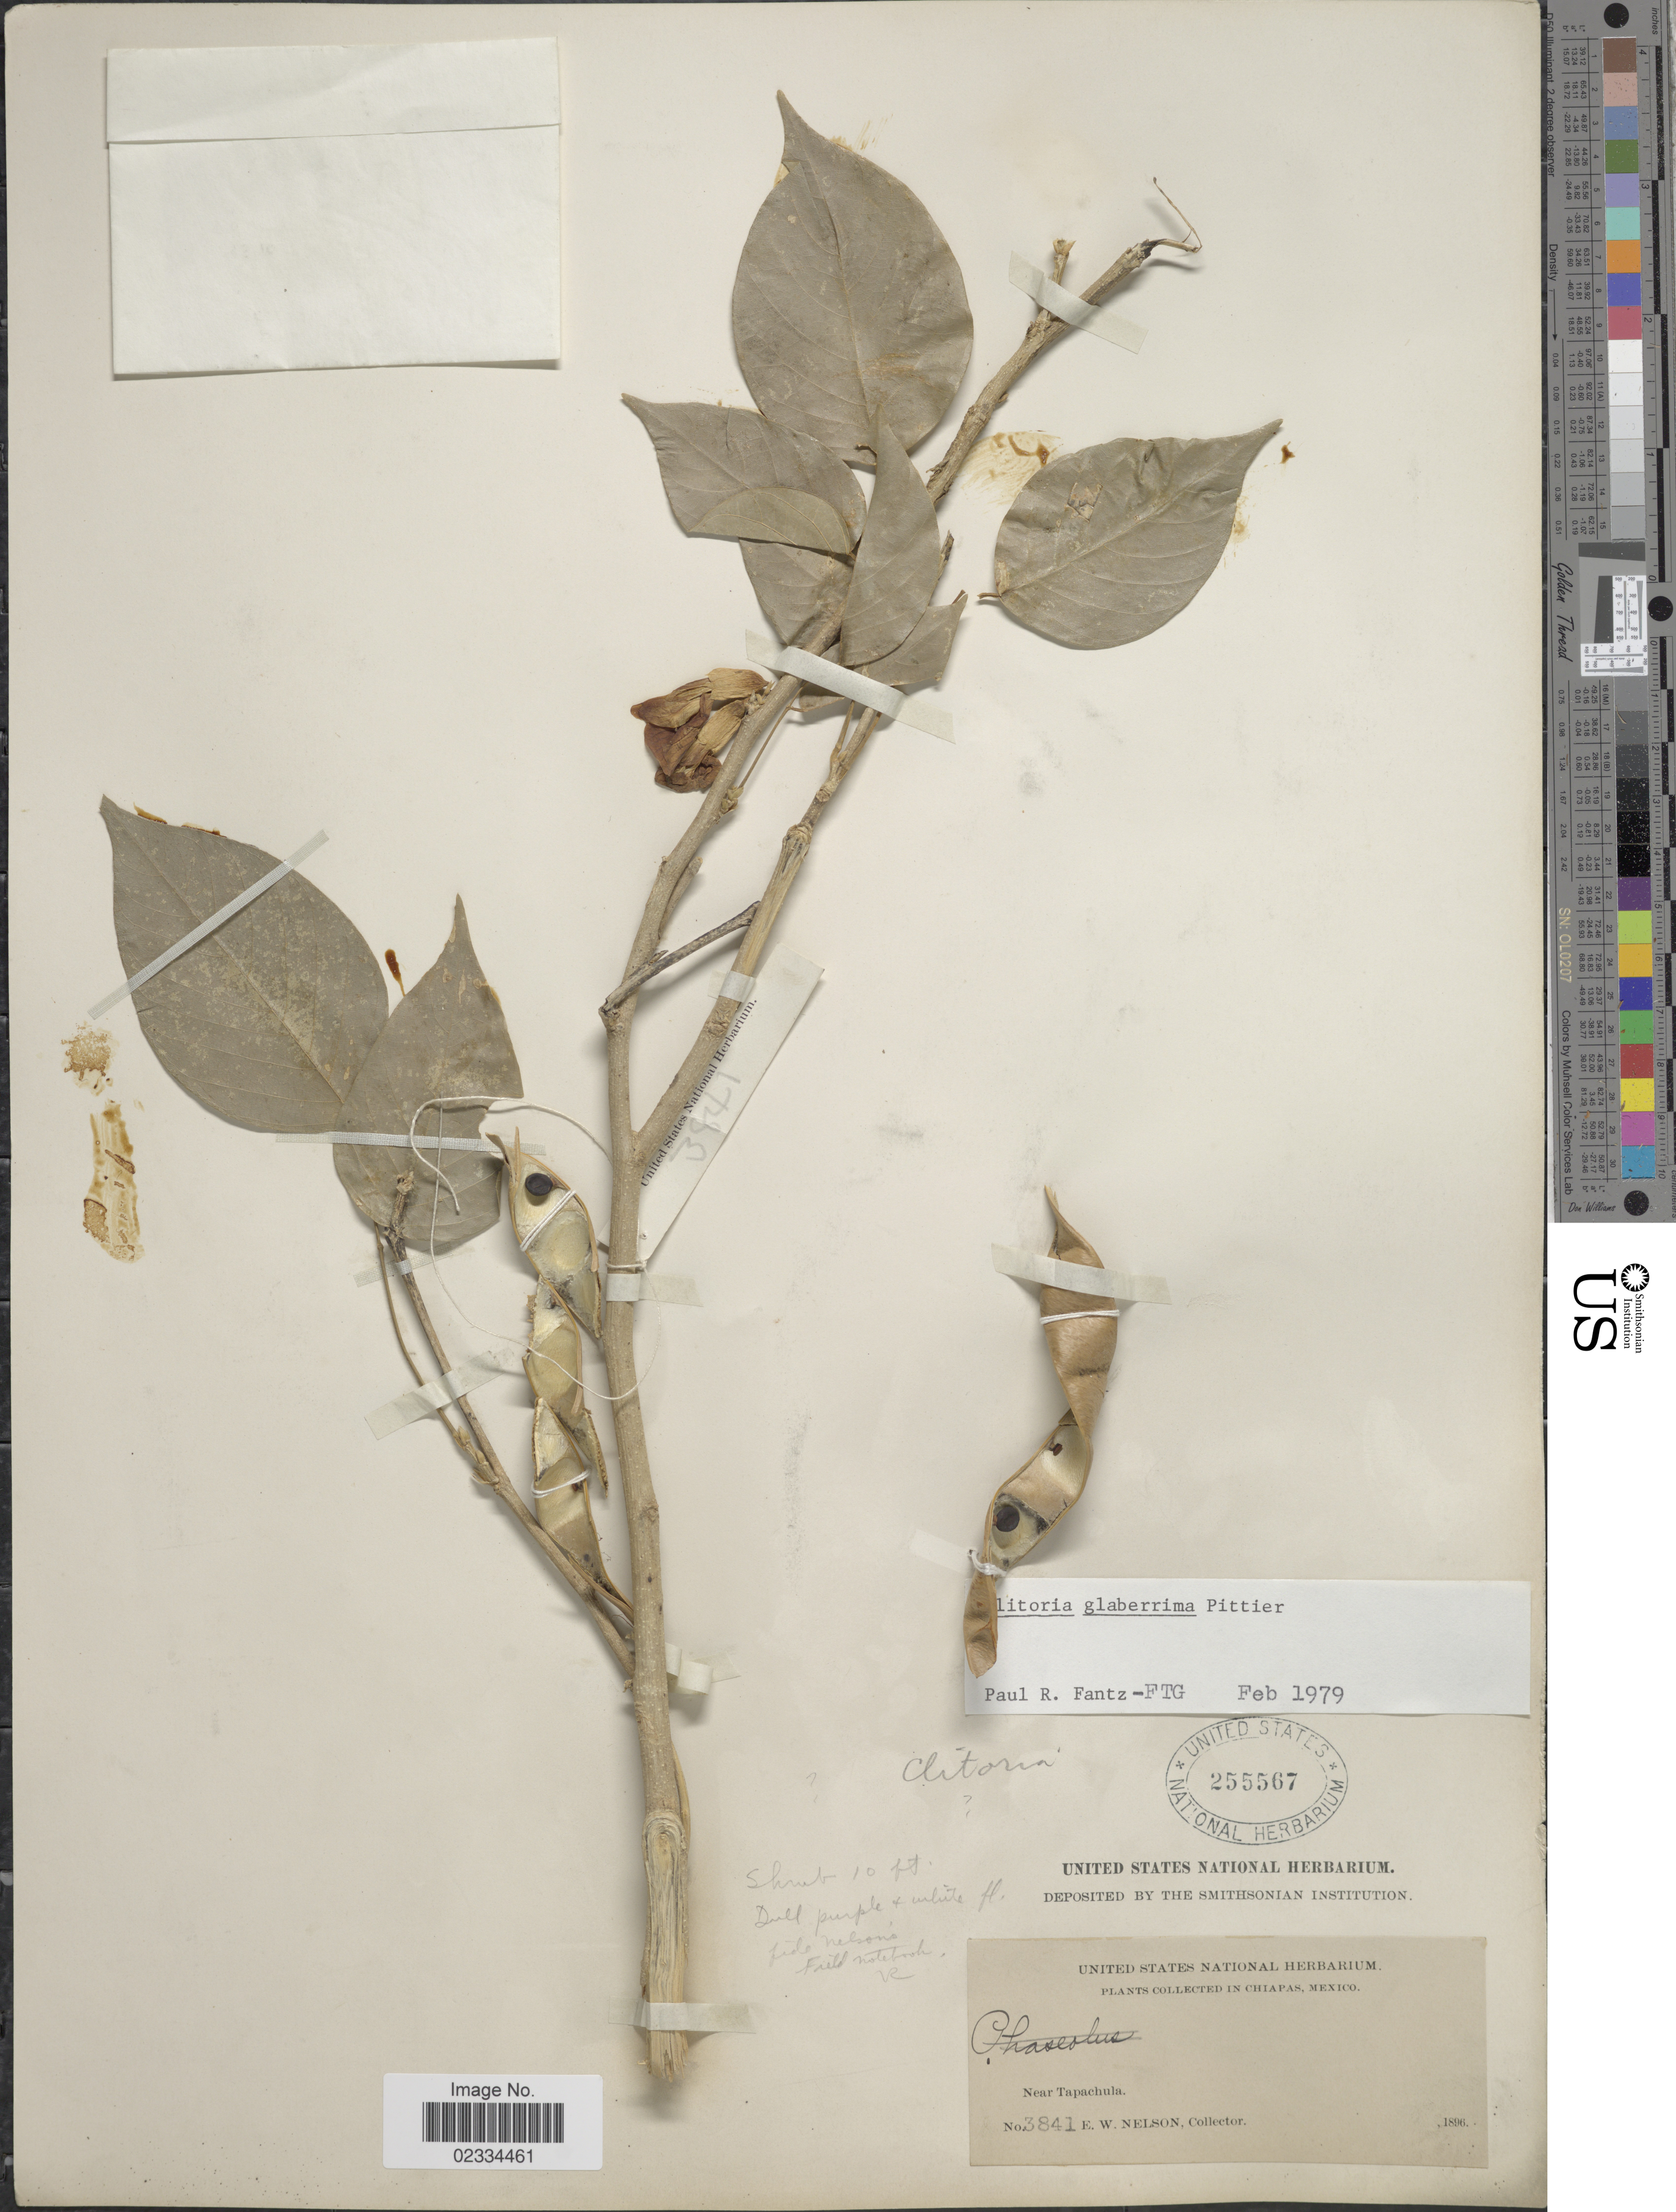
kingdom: Plantae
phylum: Tracheophyta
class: Magnoliopsida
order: Fabales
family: Fabaceae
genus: Clitoria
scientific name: Clitoria glaberrima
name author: Pittier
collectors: E. W. Nelson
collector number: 3841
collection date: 1896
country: Mexico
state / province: Chiapas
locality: Near Tapachula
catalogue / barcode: US 255567